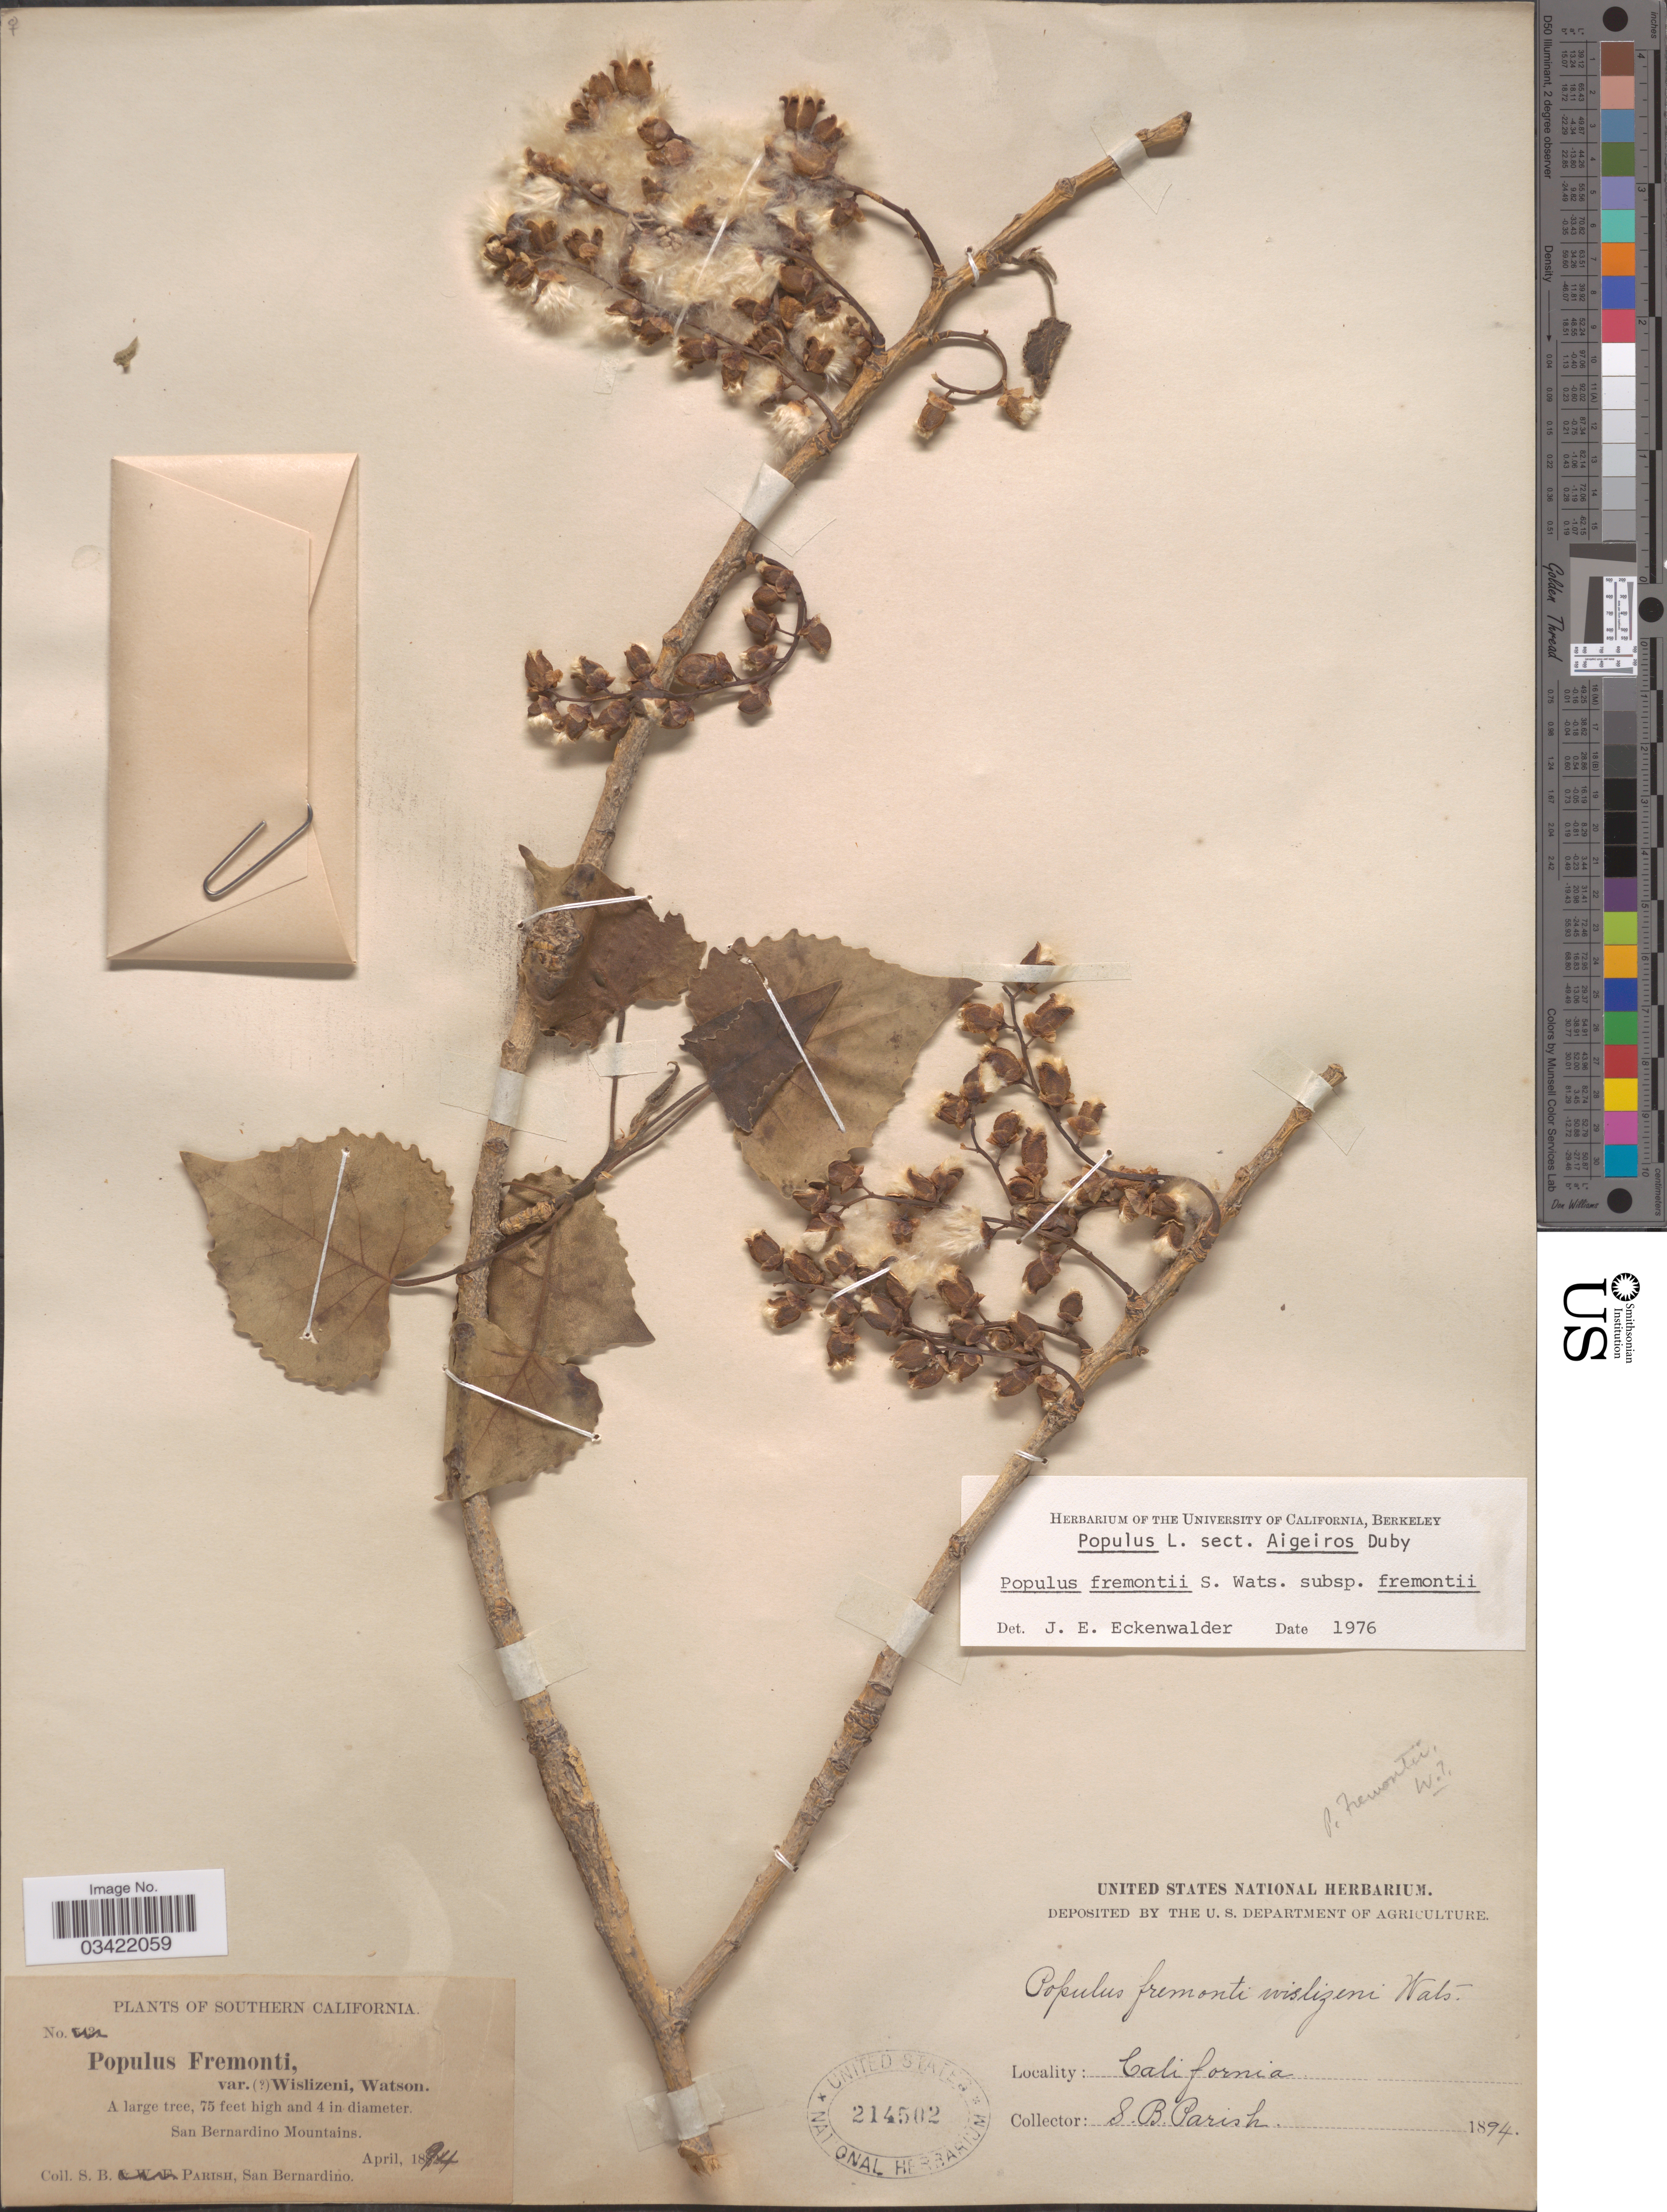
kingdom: Plantae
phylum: Tracheophyta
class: Magnoliopsida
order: Malpighiales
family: Salicaceae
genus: Populus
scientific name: Populus fremontii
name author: S. Watson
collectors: S. B. Parish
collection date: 1894-04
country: United States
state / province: California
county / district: San Bernardino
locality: Southern California. San Bernardino Mountains.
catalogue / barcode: US 214502